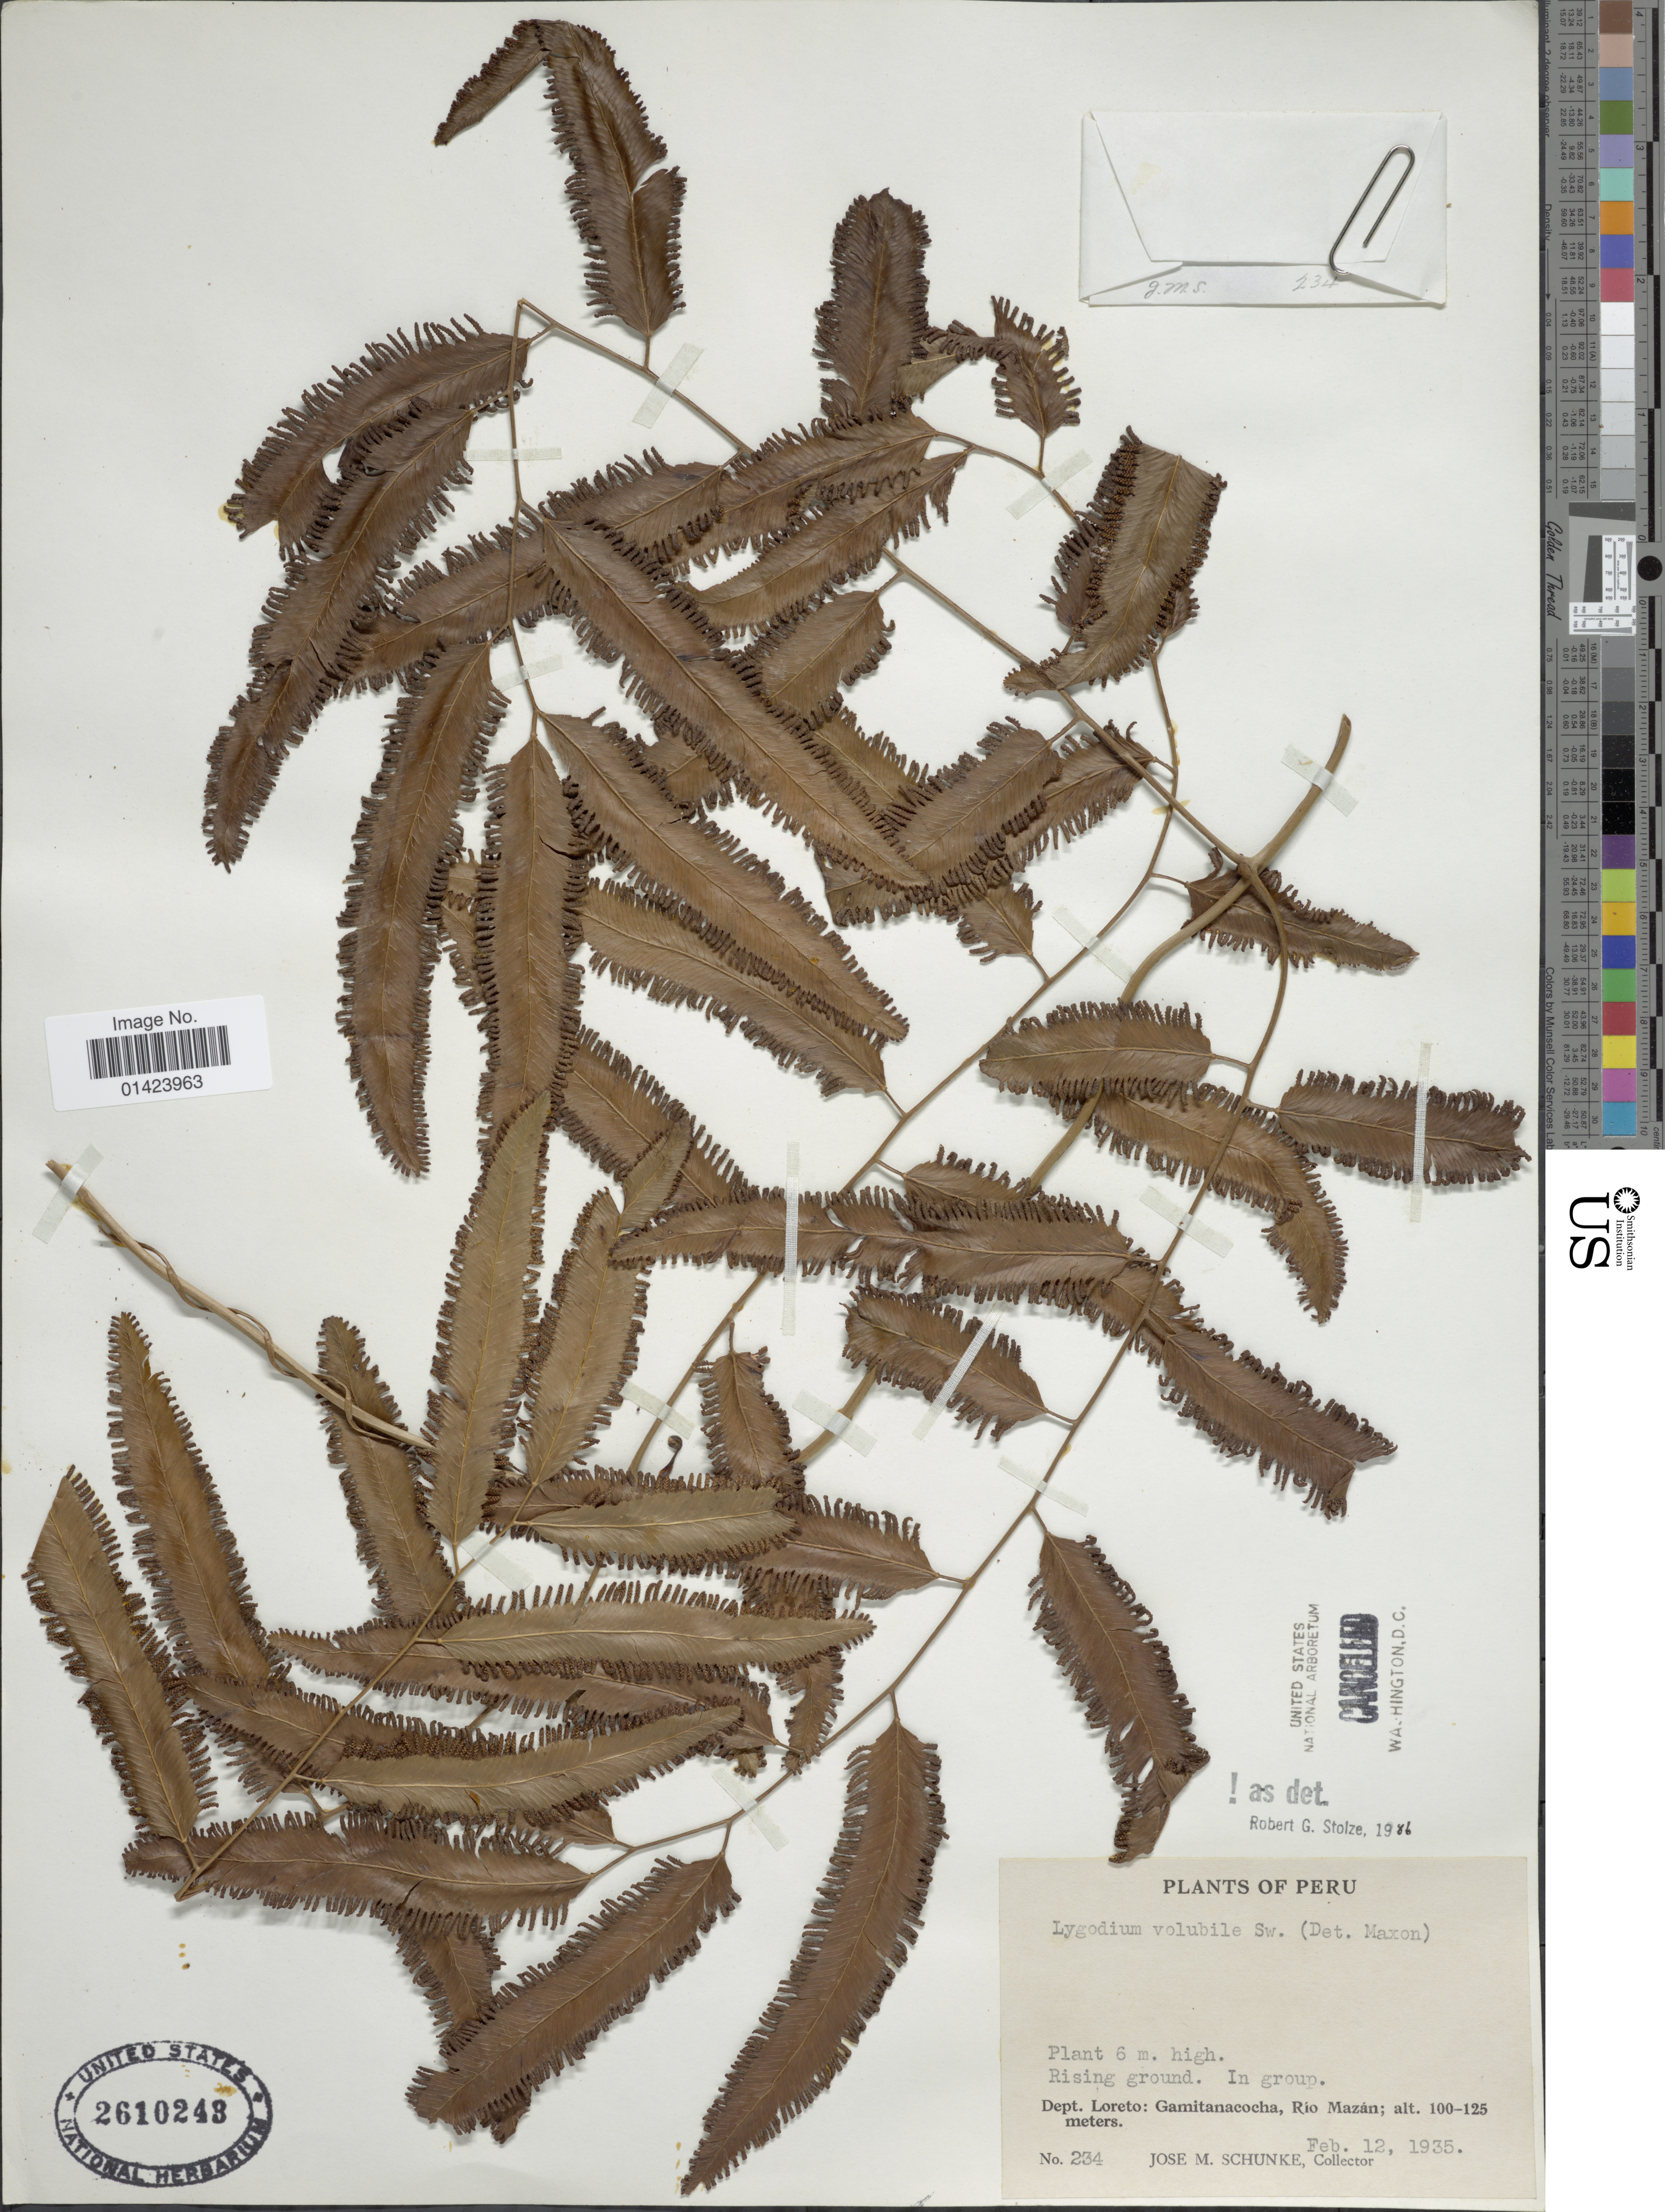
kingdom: Plantae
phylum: Tracheophyta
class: Polypodiopsida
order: Schizaeales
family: Lygodiaceae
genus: Lygodium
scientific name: Lygodium volubile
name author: Sw.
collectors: J. M. Schunke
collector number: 234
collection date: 1935-02-12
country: Peru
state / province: Loreto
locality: Dept. Loreto: Gamitanacocha, Rio Mazán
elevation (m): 100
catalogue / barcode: US 2610243